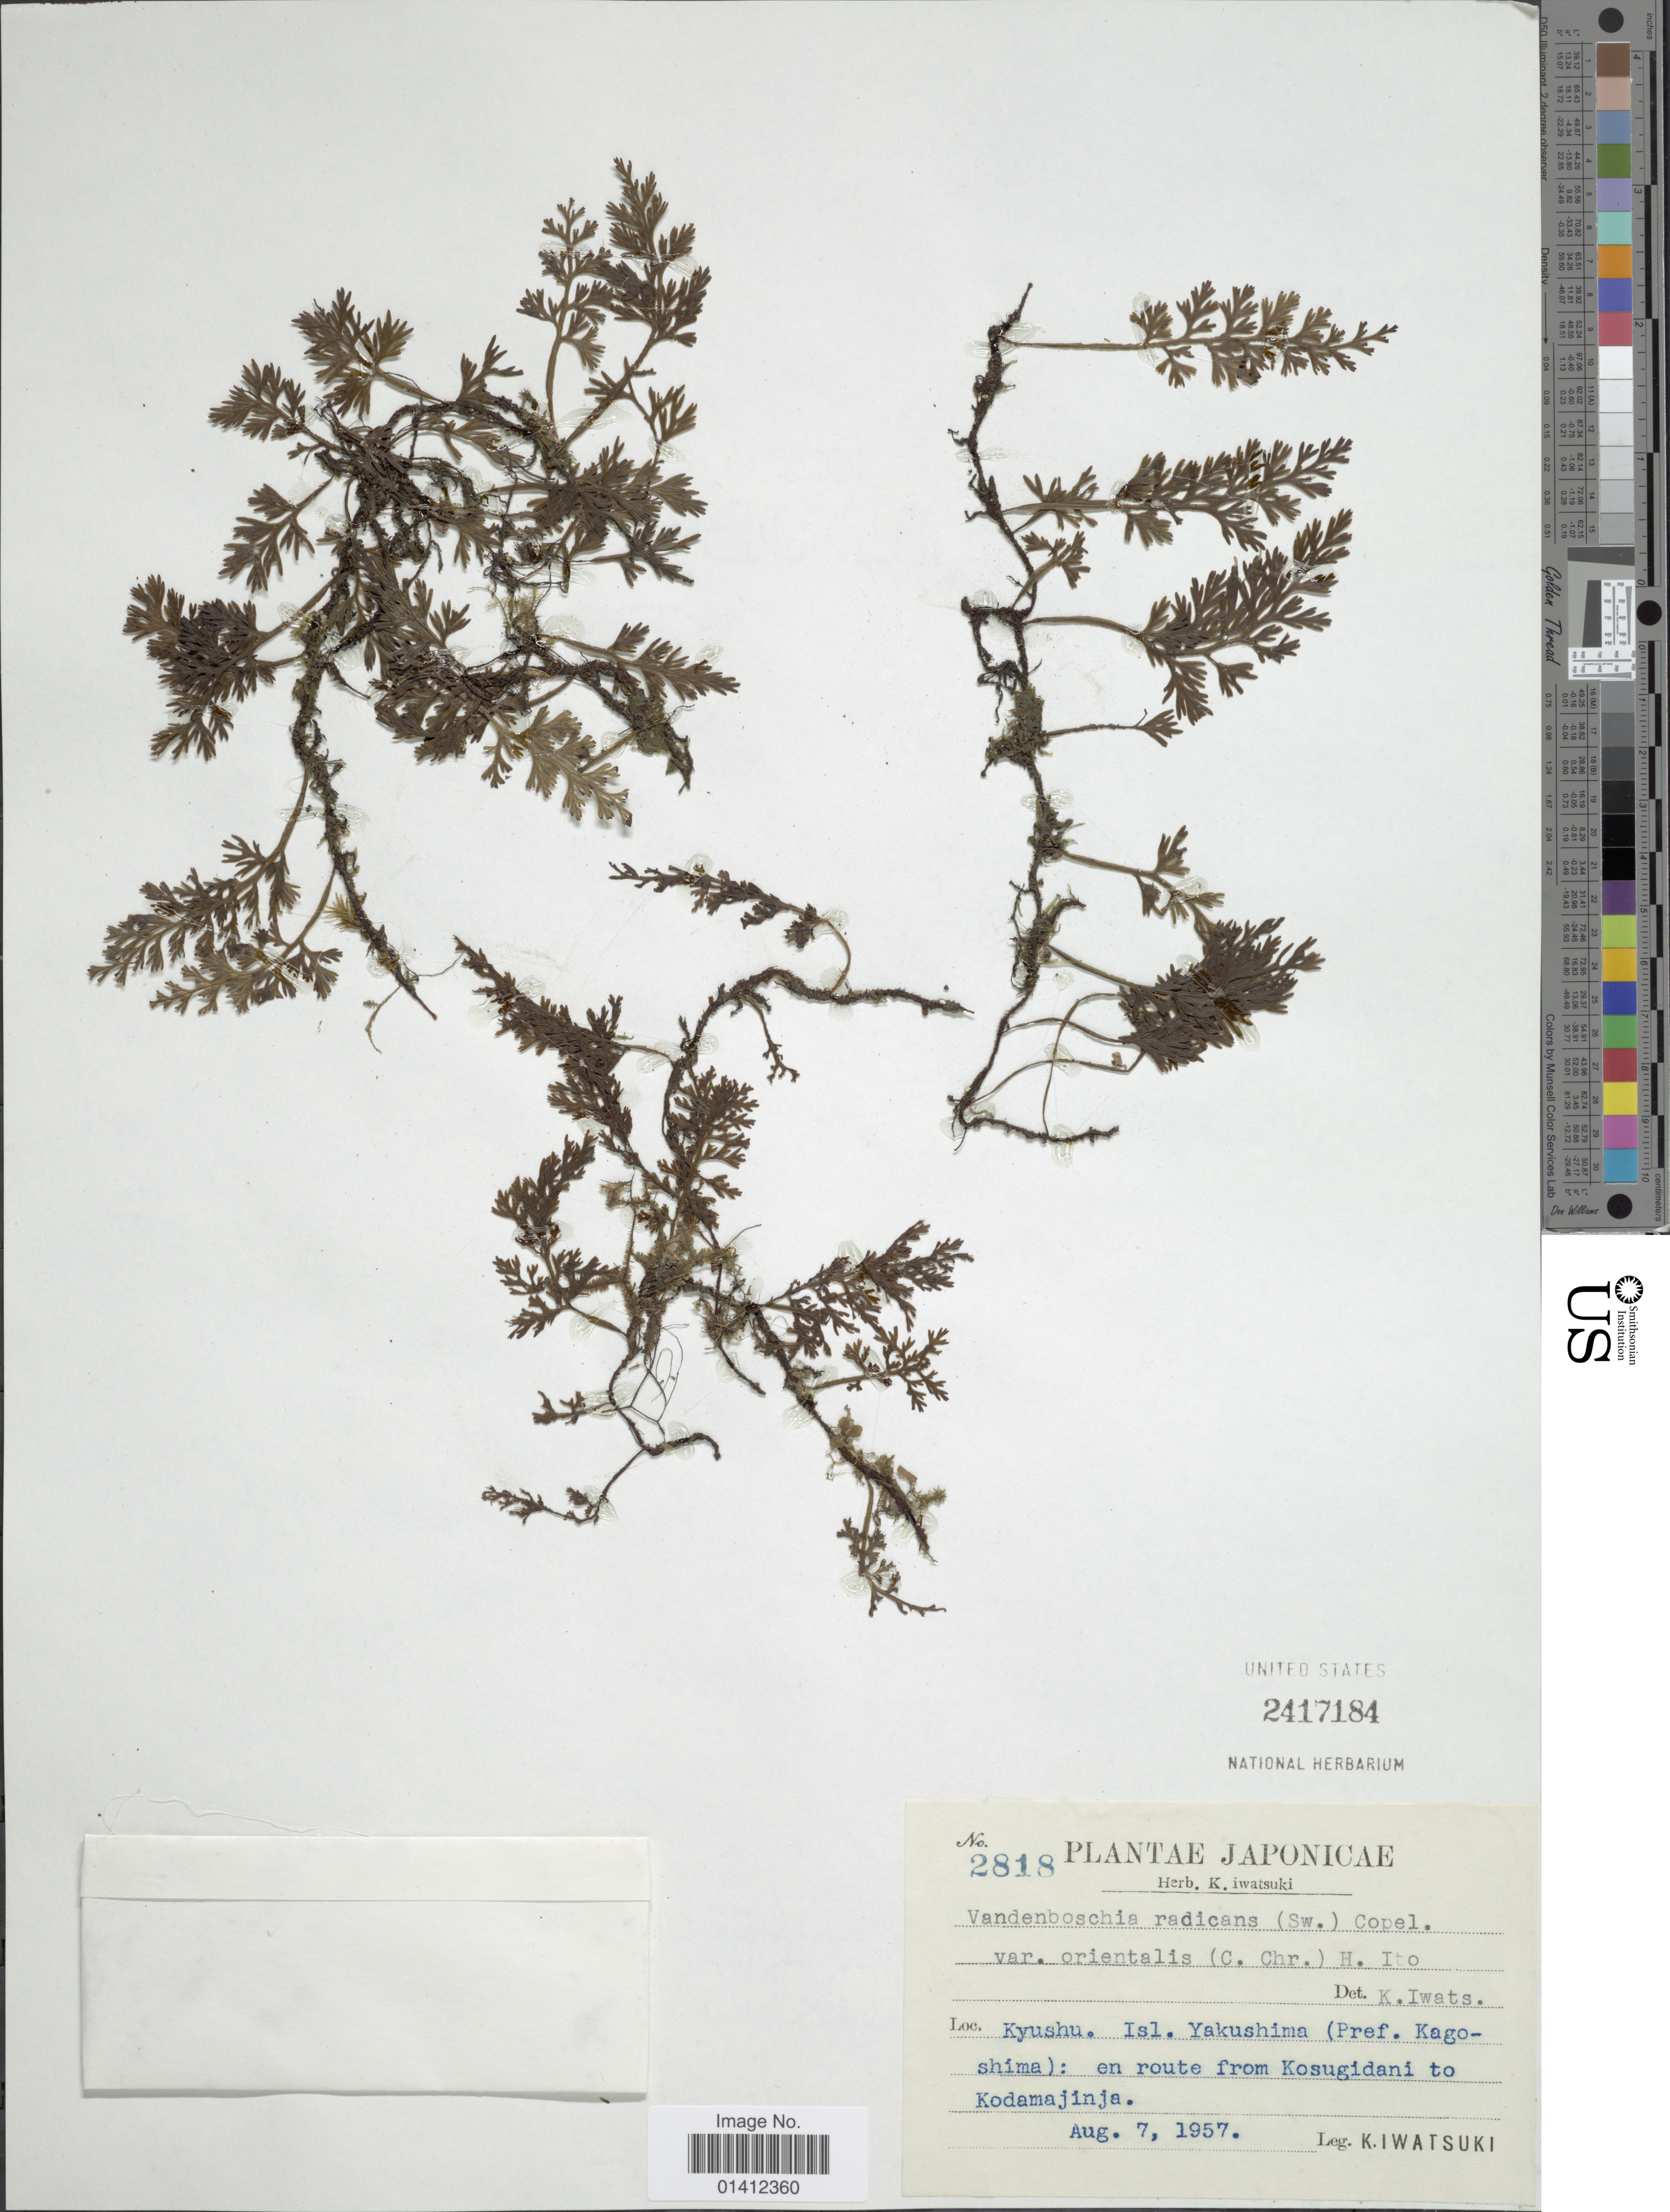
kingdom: Plantae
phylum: Tracheophyta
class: Polypodiopsida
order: Hymenophyllales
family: Hymenophyllaceae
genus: Vandenboschia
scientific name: Vandenboschia radicans var. orientalis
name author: (C. Chr.) H. Itô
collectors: K. Iwatsuki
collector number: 2818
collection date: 1957-08-07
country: Japan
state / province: Kagosima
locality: Kyushu Isl Yakushima (Pref. Kagoshima): en route from Kosugidani to Kodamajinja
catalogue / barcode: US 2417184